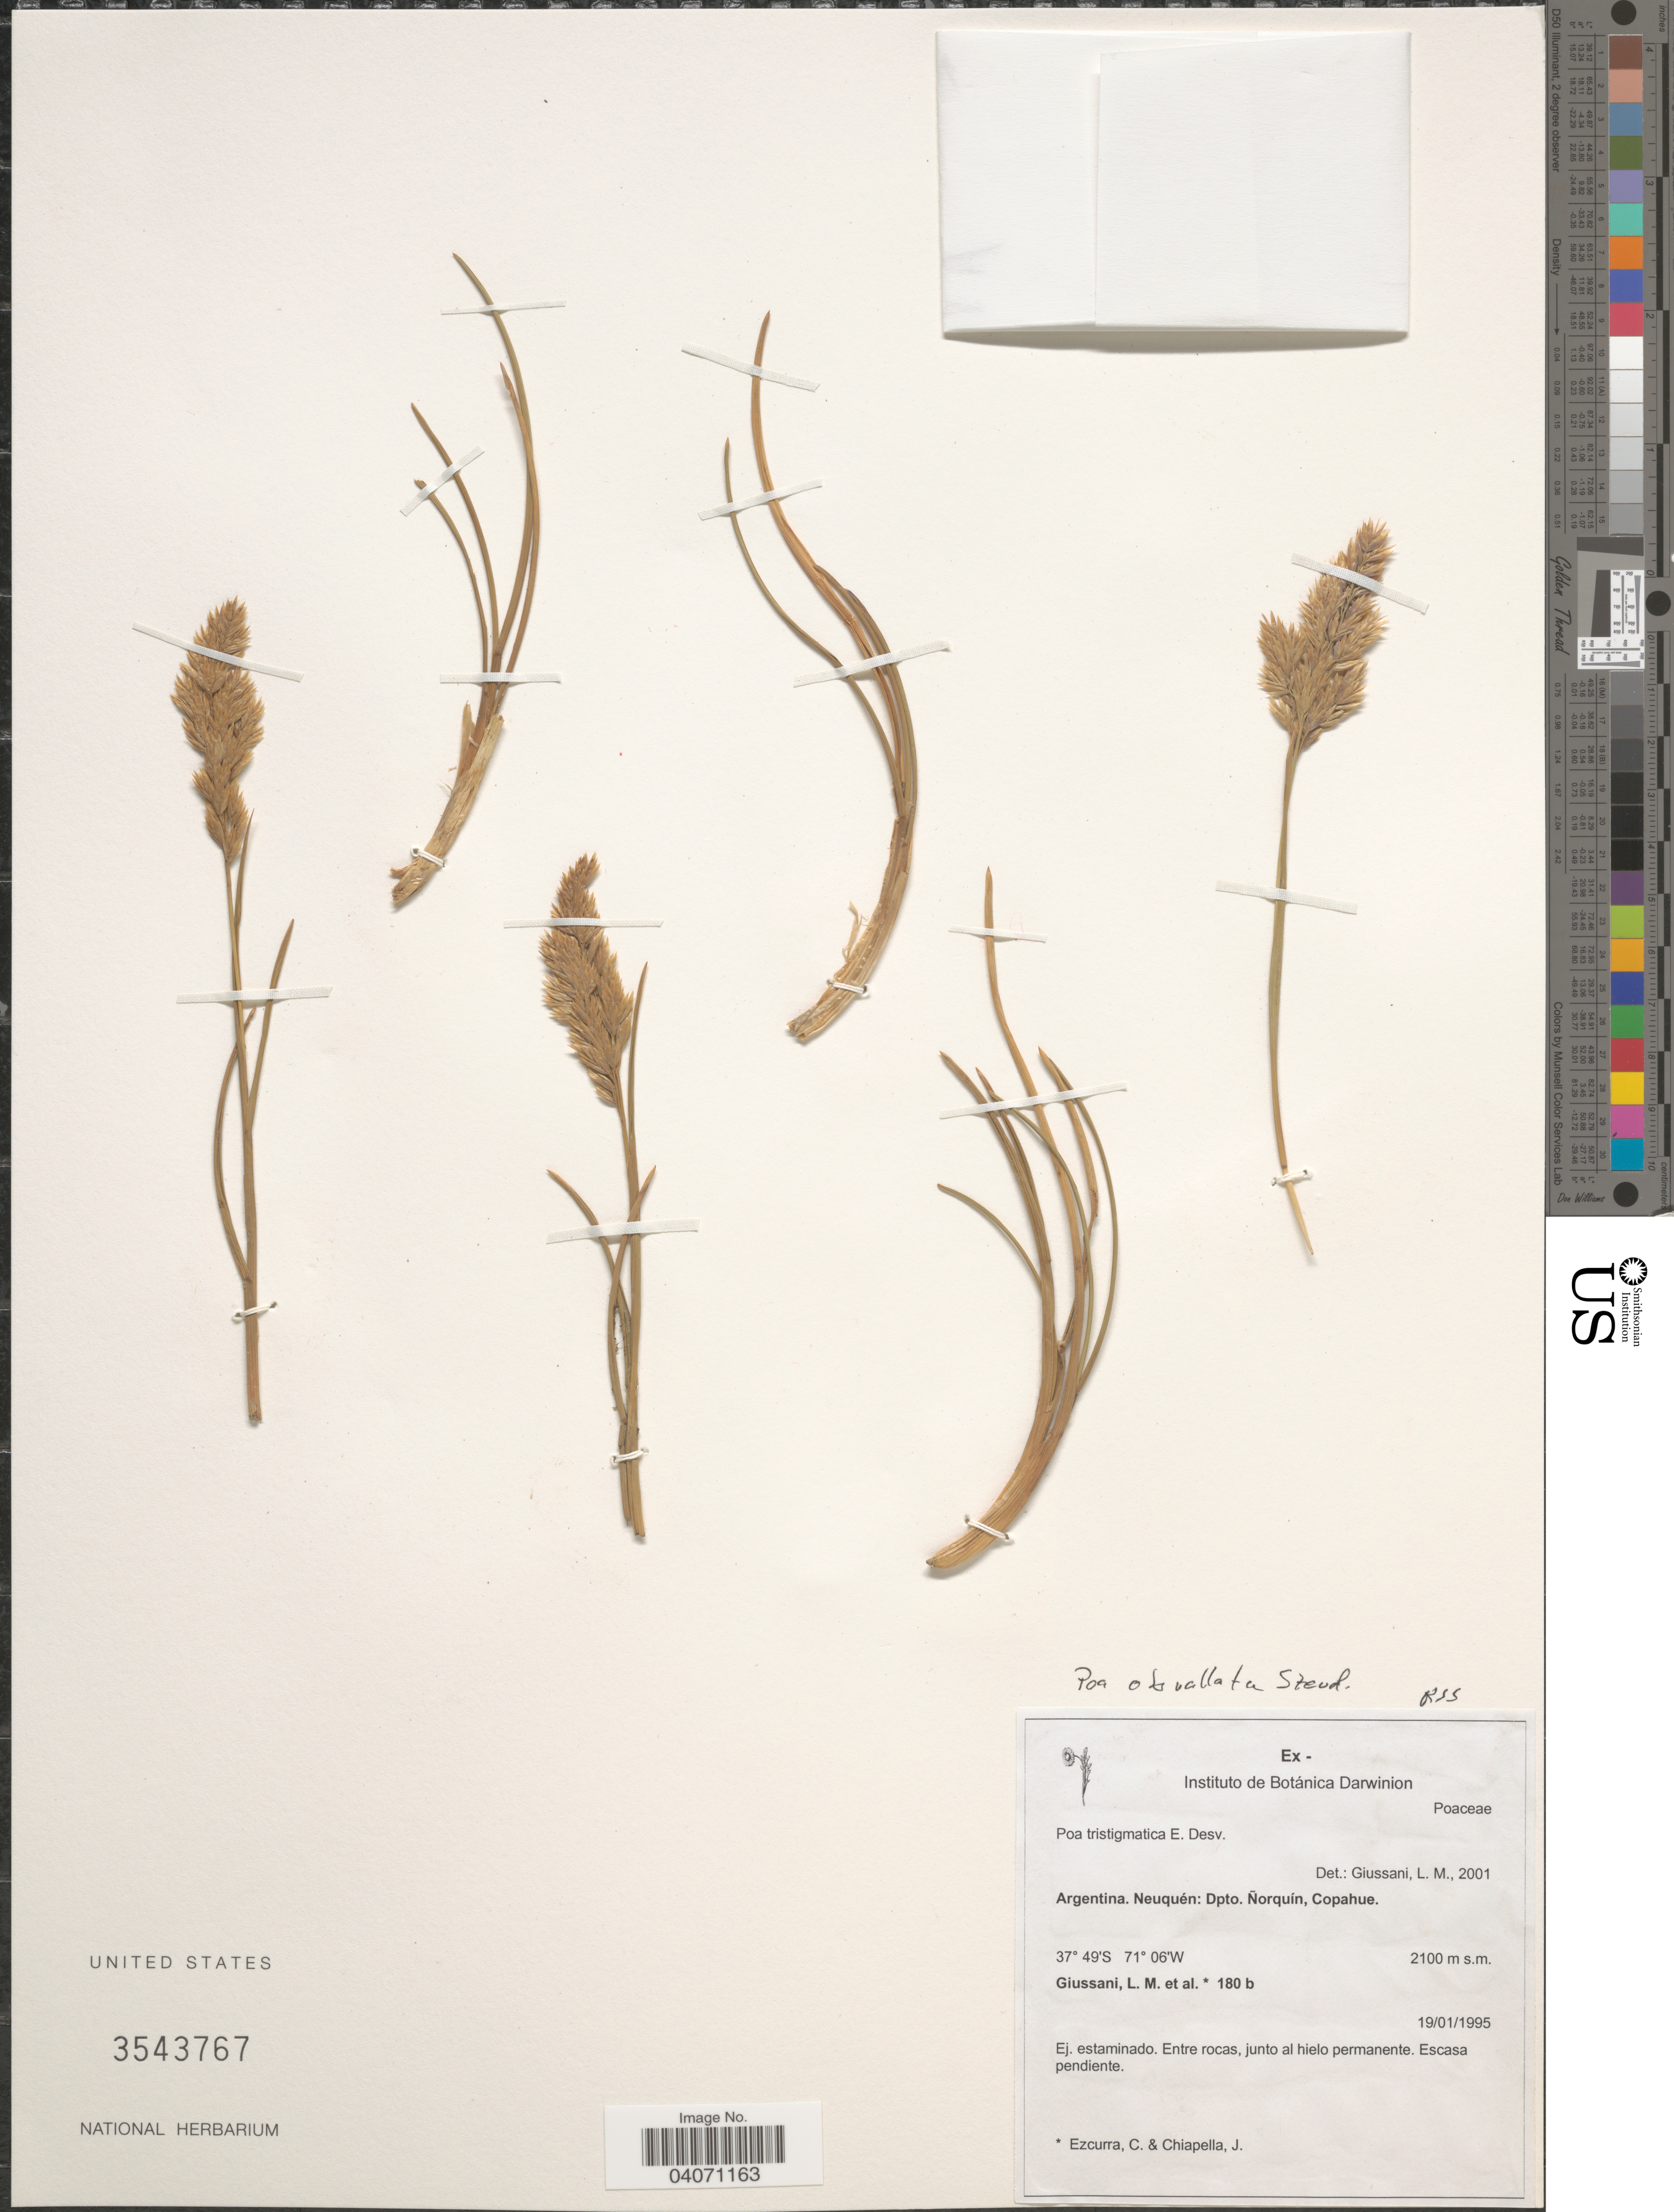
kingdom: Plantae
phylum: Tracheophyta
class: Liliopsida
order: Poales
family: Poaceae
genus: Poa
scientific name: Poa obvallata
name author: Steud.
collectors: L. Giussani, C. Ezcurra & J. Chiapella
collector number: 180b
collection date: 1995-01-19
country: Argentina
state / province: Neuquen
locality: Dpto. Ñorquín, Copahue.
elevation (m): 2100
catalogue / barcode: US 3543767